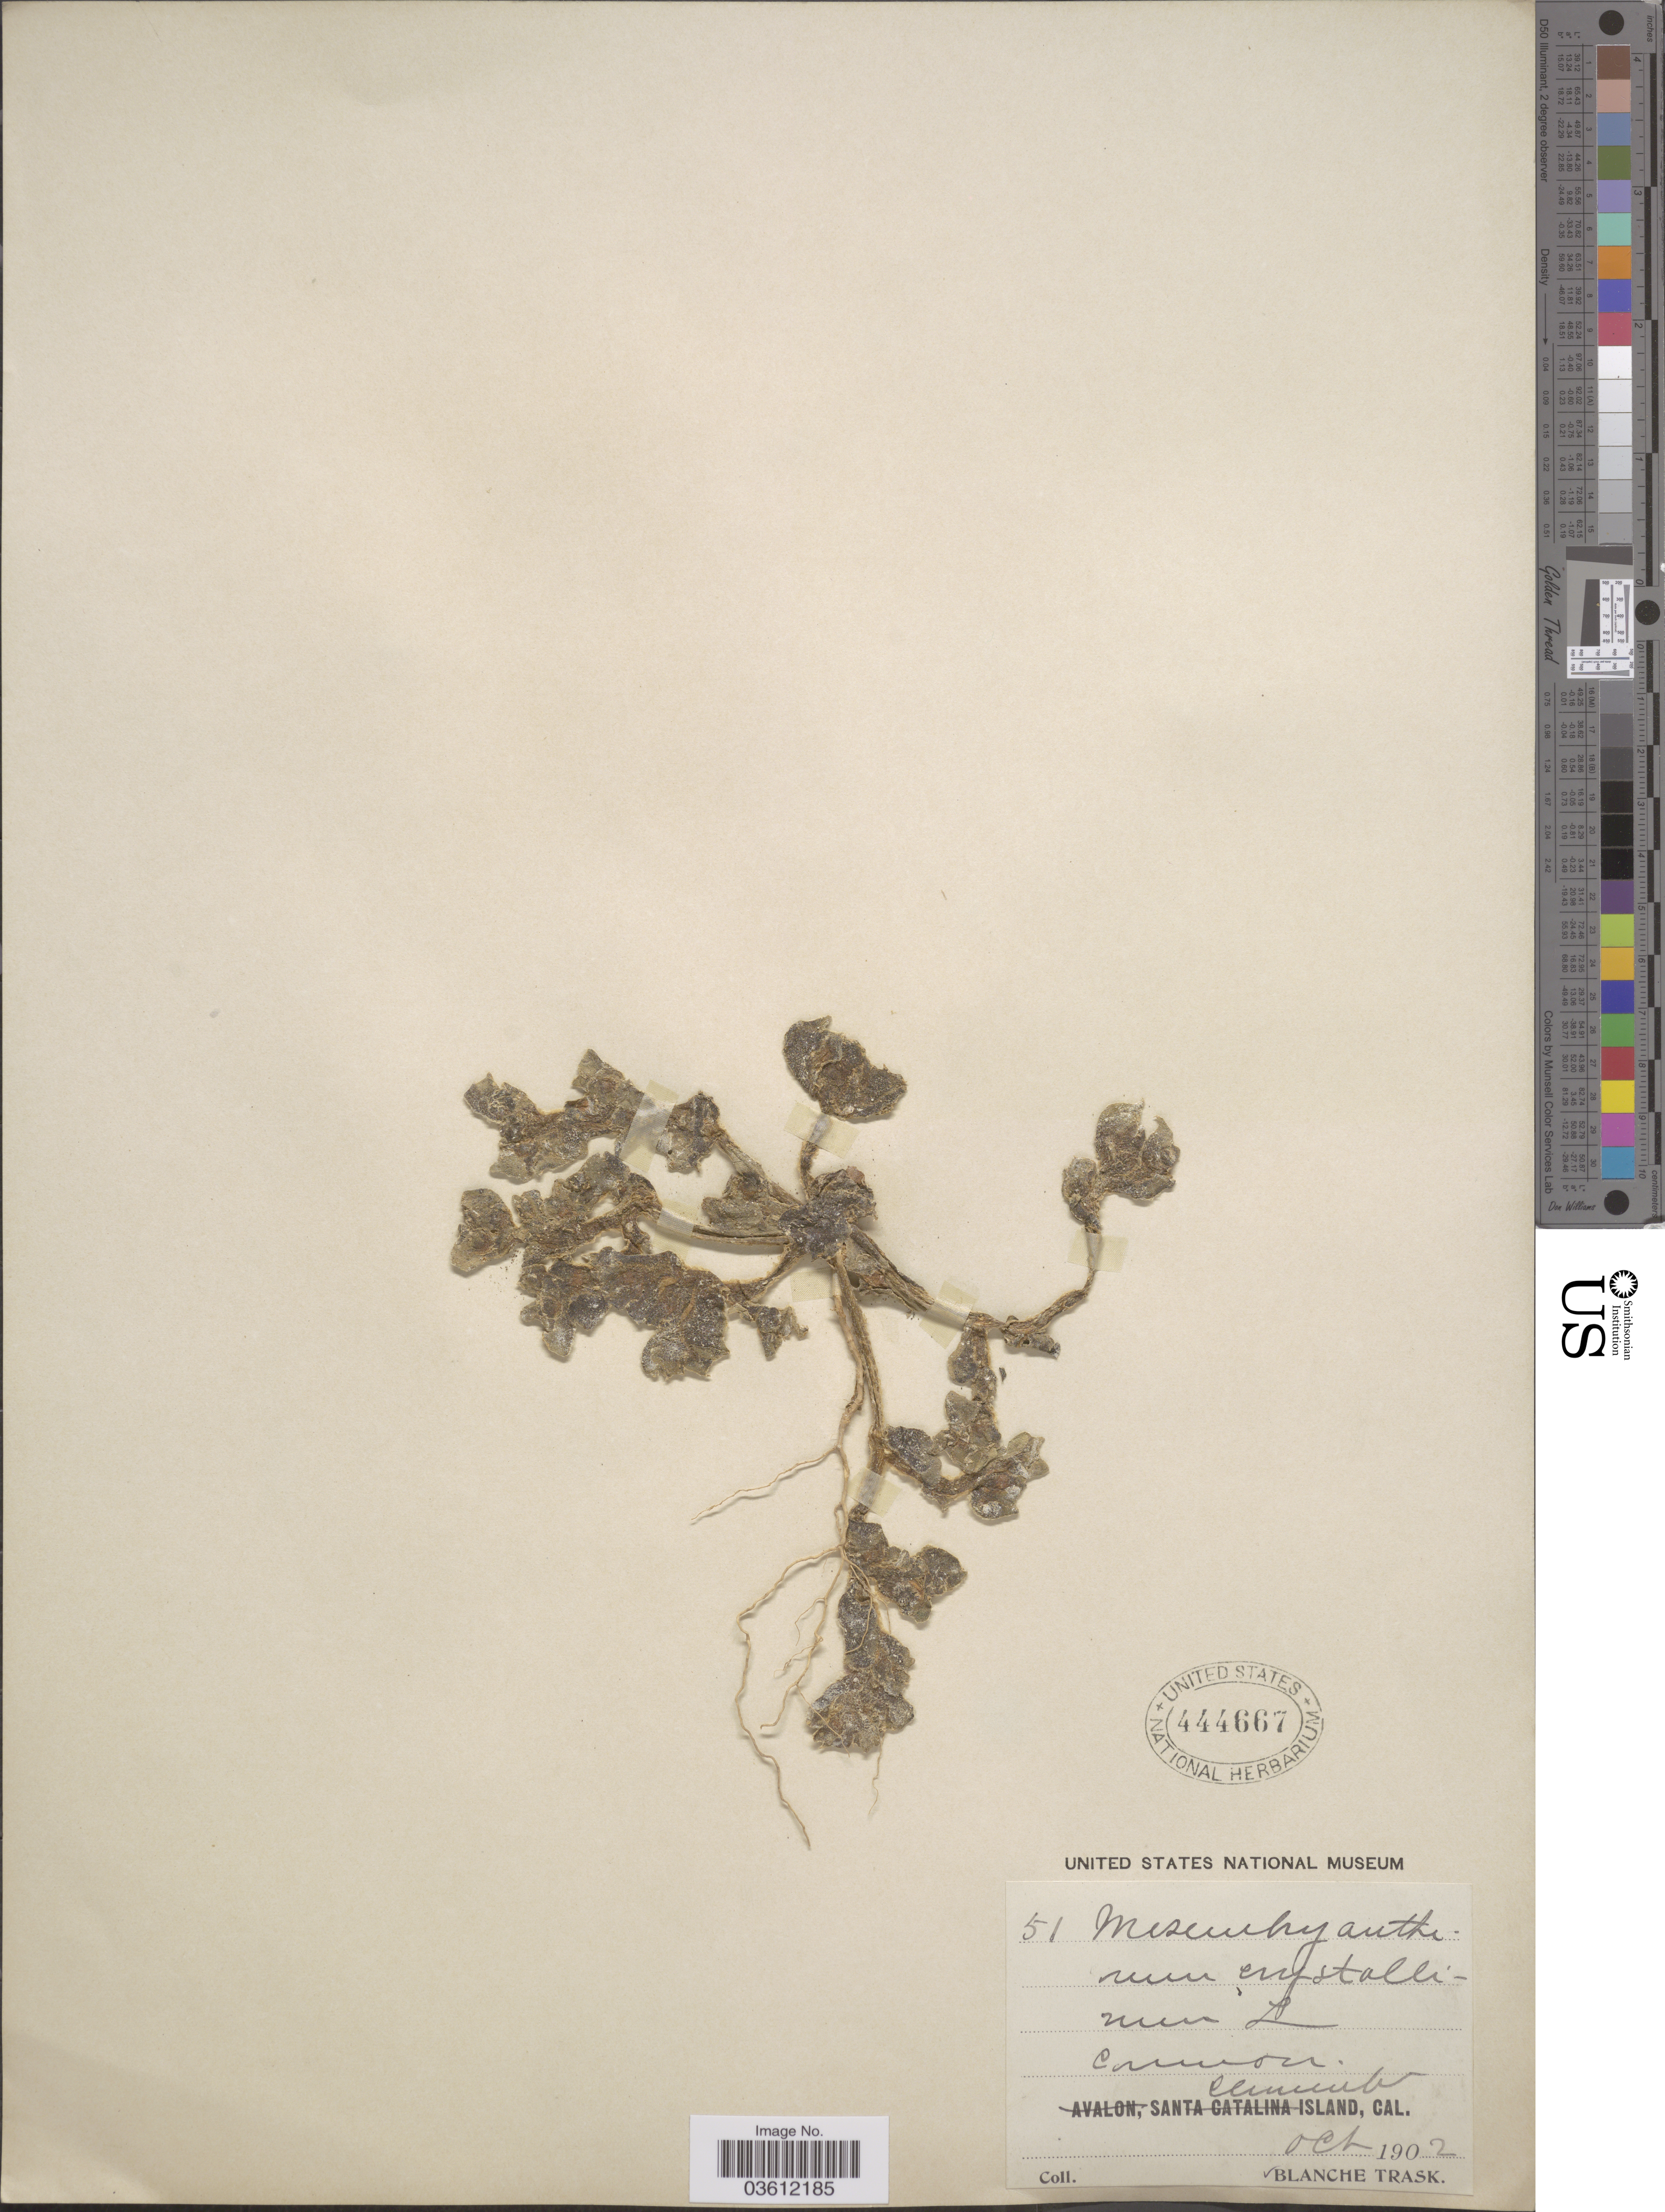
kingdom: Plantae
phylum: Tracheophyta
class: Magnoliopsida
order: Caryophyllales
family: Aizoaceae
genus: Mesembryanthemum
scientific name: Mesembryanthemum crystallinum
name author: L.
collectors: B. Trask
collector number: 51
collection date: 1902-10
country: United States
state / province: California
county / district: Los Angeles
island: San Clemente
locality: San Clemente Island.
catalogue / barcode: US 444667